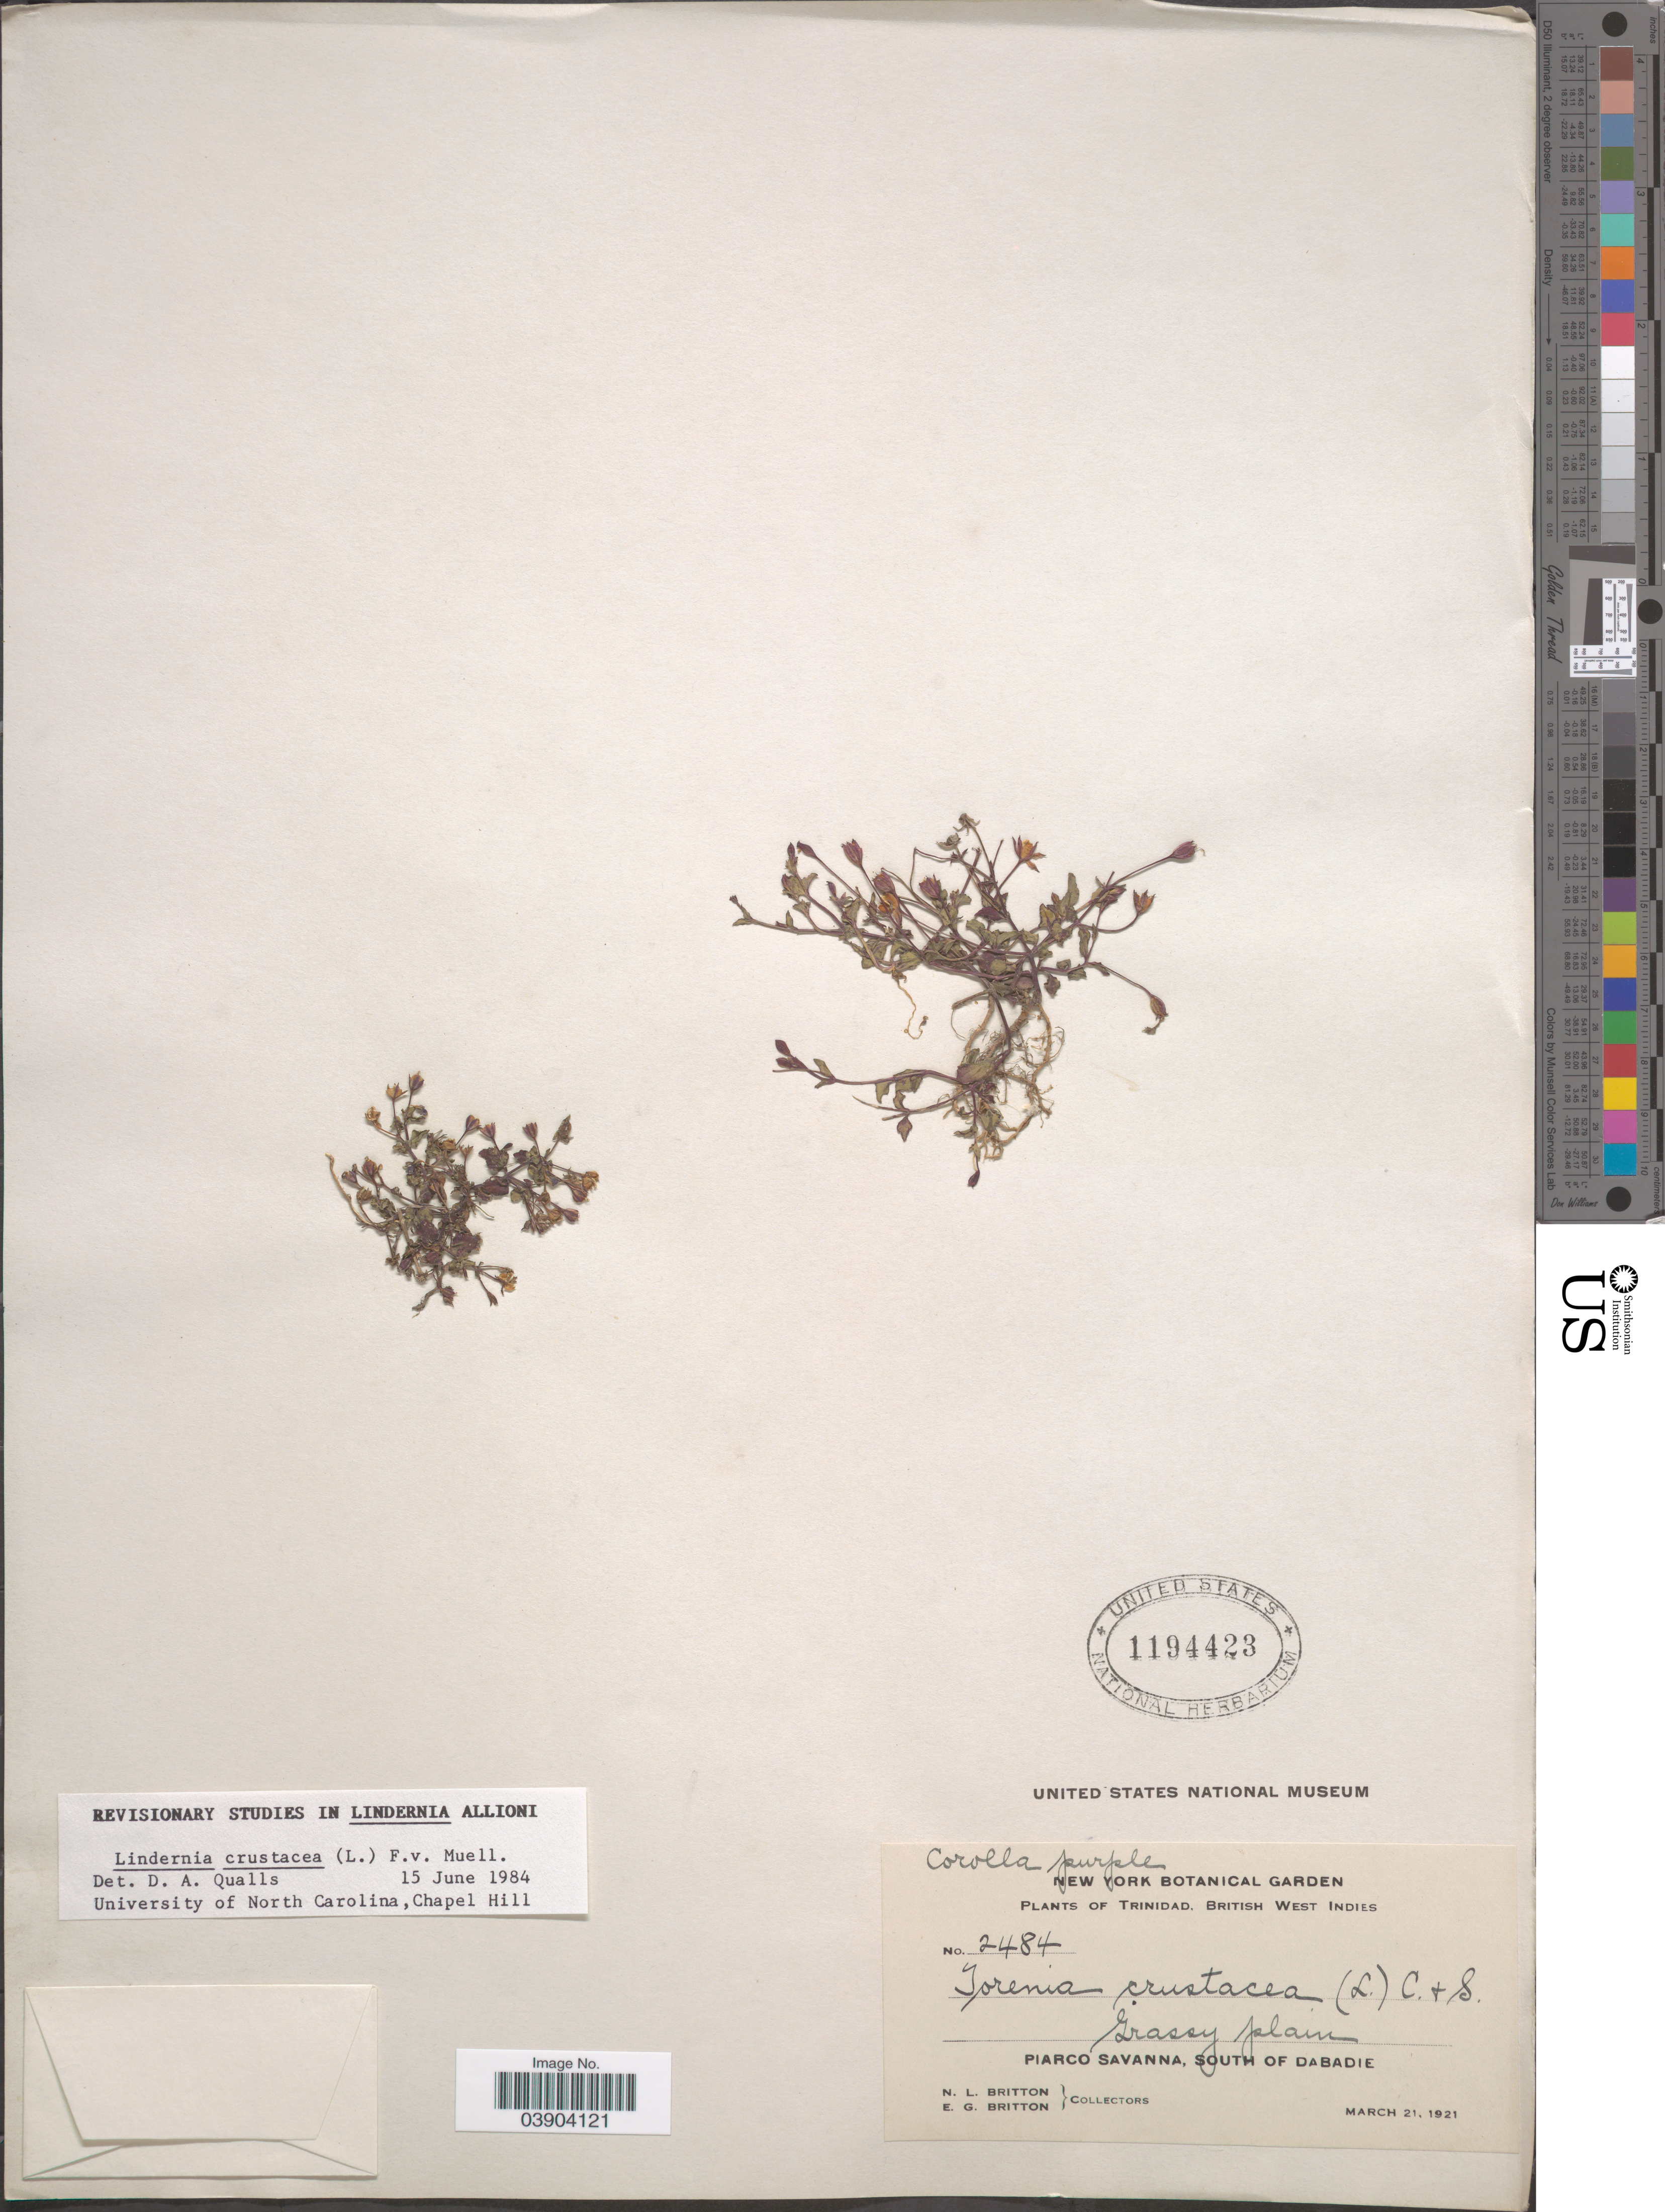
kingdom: Plantae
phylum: Tracheophyta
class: Magnoliopsida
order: Lamiales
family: Linderniaceae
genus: Lindernia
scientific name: Lindernia crustacea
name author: (L.) F. Muell.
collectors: Mrs. N. L. Britton & E. G. Britton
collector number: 2484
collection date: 1921-03-21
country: Trinidad and Tobago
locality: Trinidad, British West Indies. Piarco Savanna, South of Dabadie.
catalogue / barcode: US 1194423